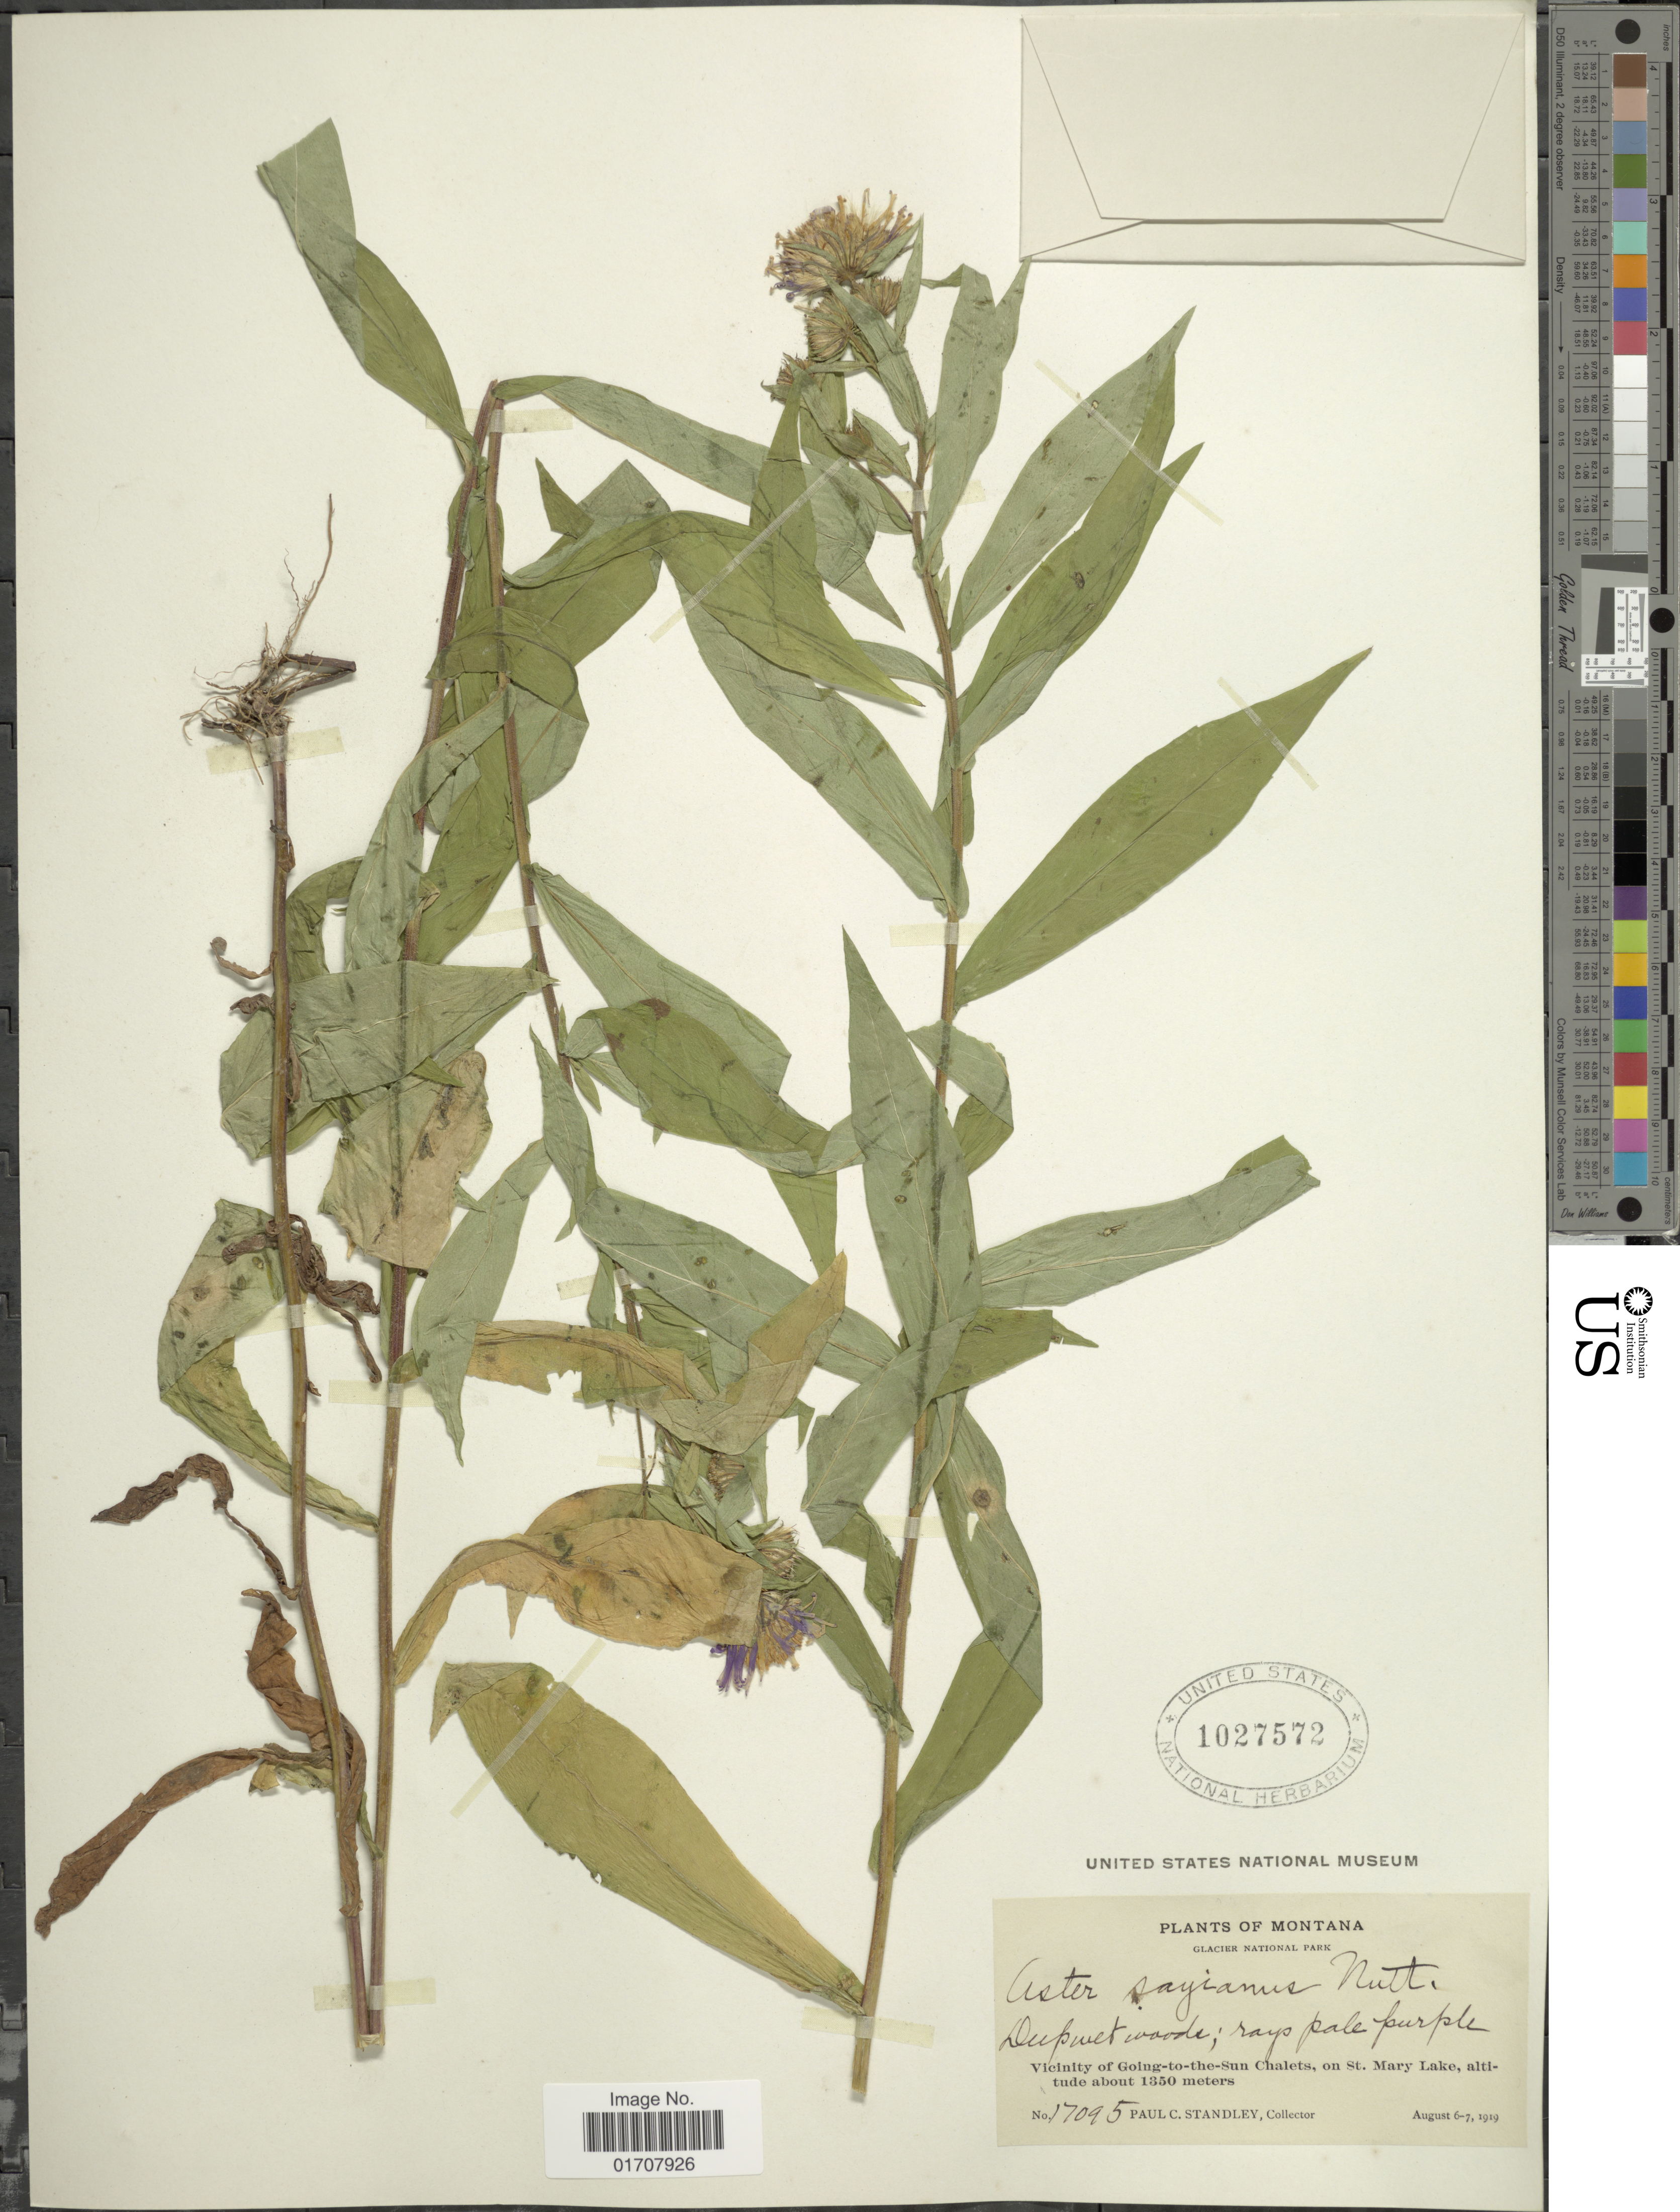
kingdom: Plantae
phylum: Tracheophyta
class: Magnoliopsida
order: Asterales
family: Asteraceae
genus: Canadanthus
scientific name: Canadanthus modestus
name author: (Lindl.) G.L. Nesom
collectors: P. C. Standley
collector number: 17095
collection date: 1919-08-06/1919-08-07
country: United States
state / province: Montana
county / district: Glacier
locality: Glacier National Park, Vicinity of Going-to-the-Sun Chalets, on St. Mary Lake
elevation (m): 1350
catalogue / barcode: US 1027572